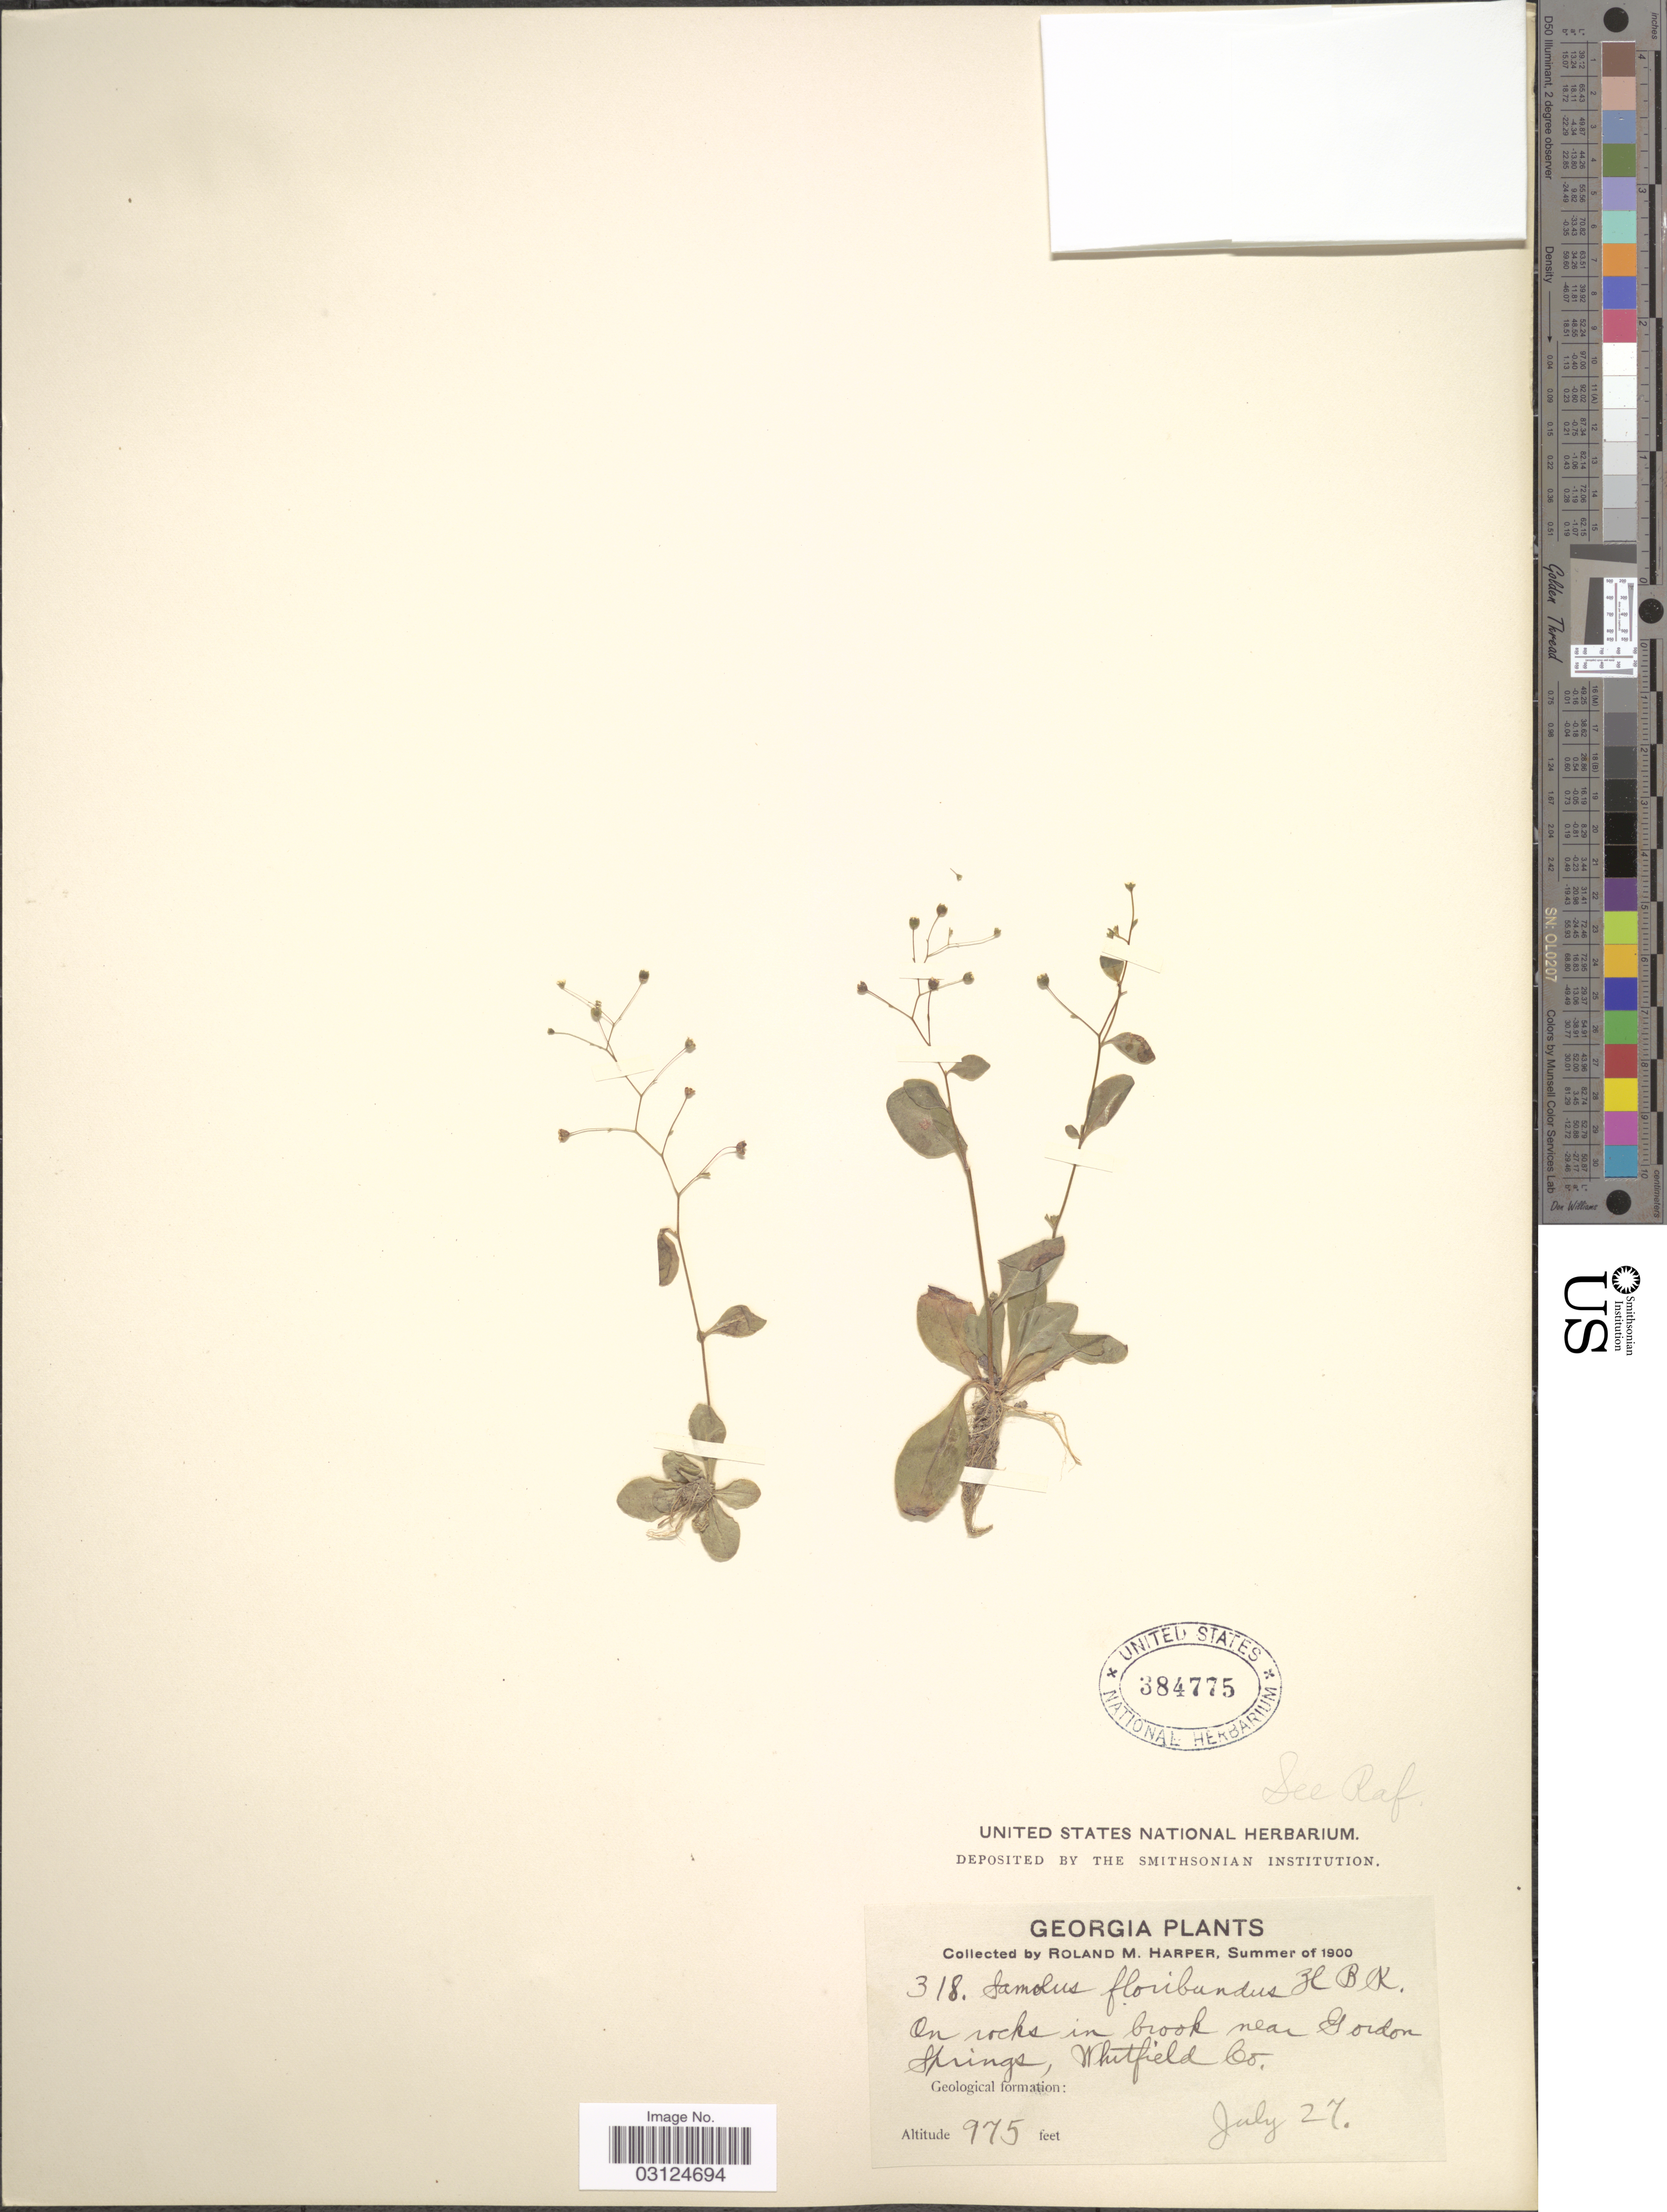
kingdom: Plantae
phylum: Tracheophyta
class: Magnoliopsida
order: Ericales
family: Primulaceae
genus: Samolus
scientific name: Samolus parviflorus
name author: Raf.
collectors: R. M. Harper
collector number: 318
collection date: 1900-07-27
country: United States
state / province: Georgia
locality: On rocks in brook near Gordon Springs, Whitfield Co.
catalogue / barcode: US 384775